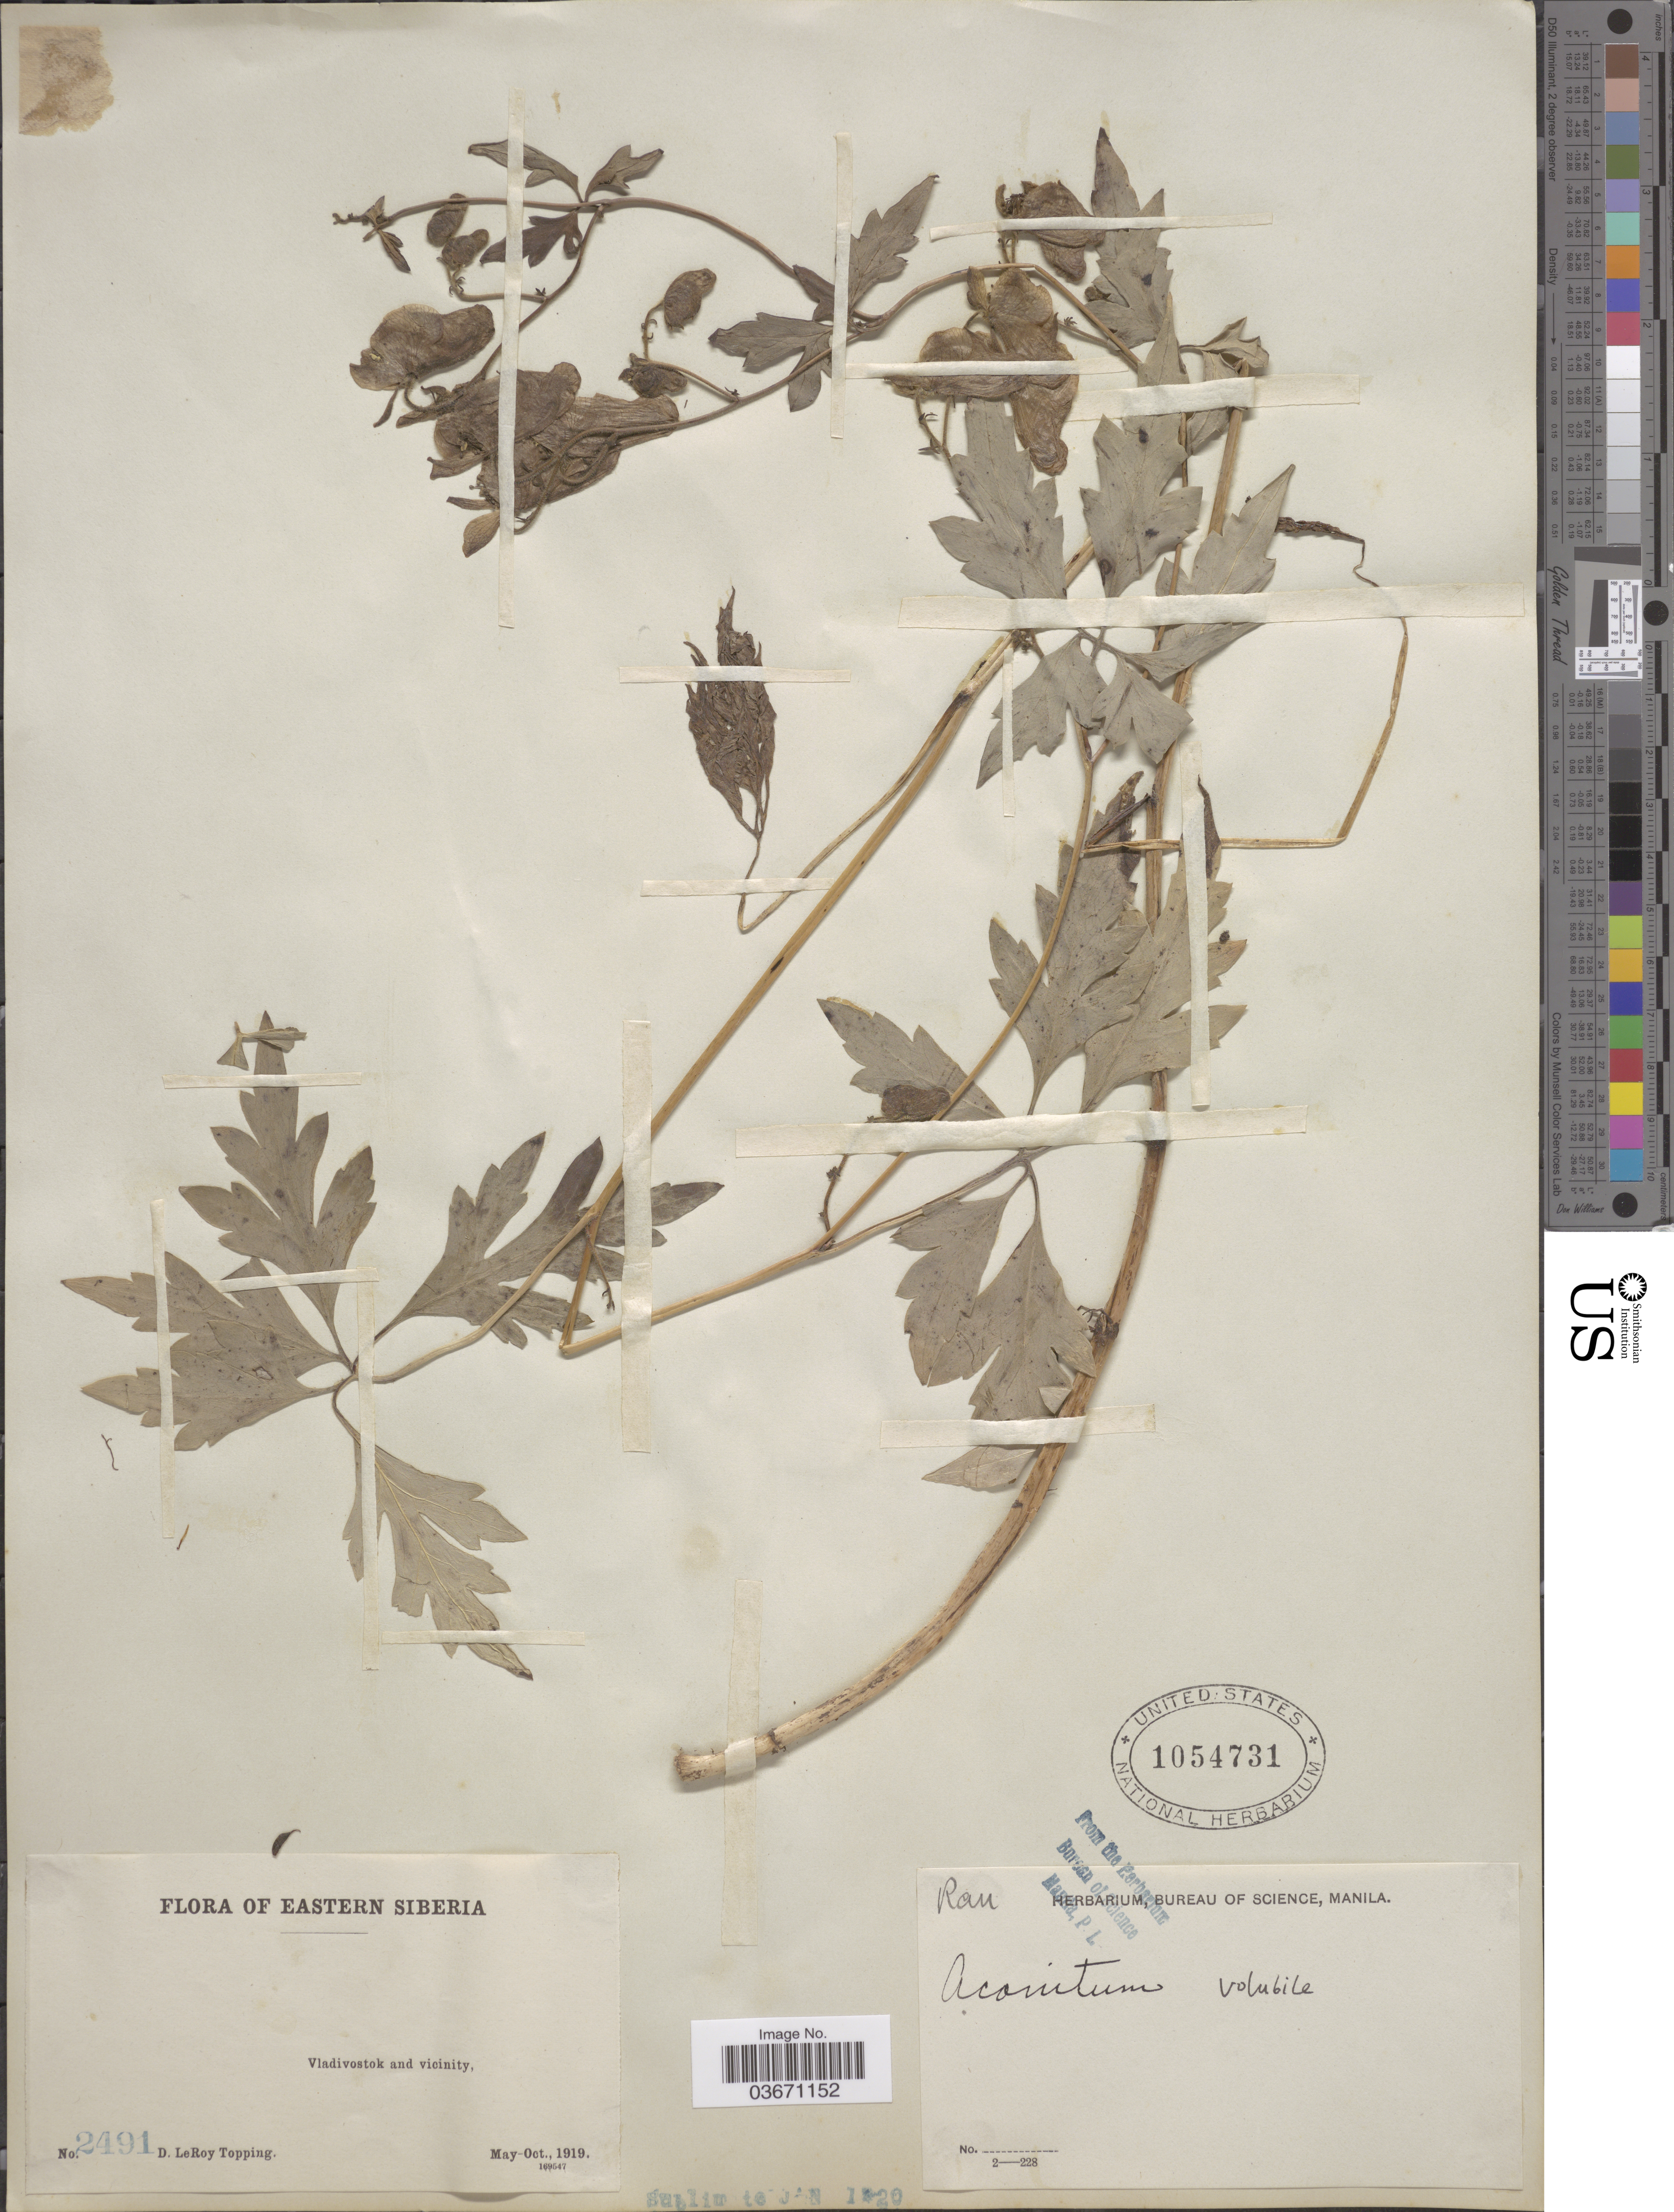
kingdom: Plantae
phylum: Tracheophyta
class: Magnoliopsida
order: Ranunculales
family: Ranunculaceae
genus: Aconitum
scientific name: Aconitum cannabifolium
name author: Franch. ex Finet & Gagnep.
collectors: D. L. Topping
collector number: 2491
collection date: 1919-05/1919-10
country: Russian Federation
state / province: Primorsky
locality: Eastern Siberia. Vladivostok and vicinity.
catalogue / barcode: US 1054731